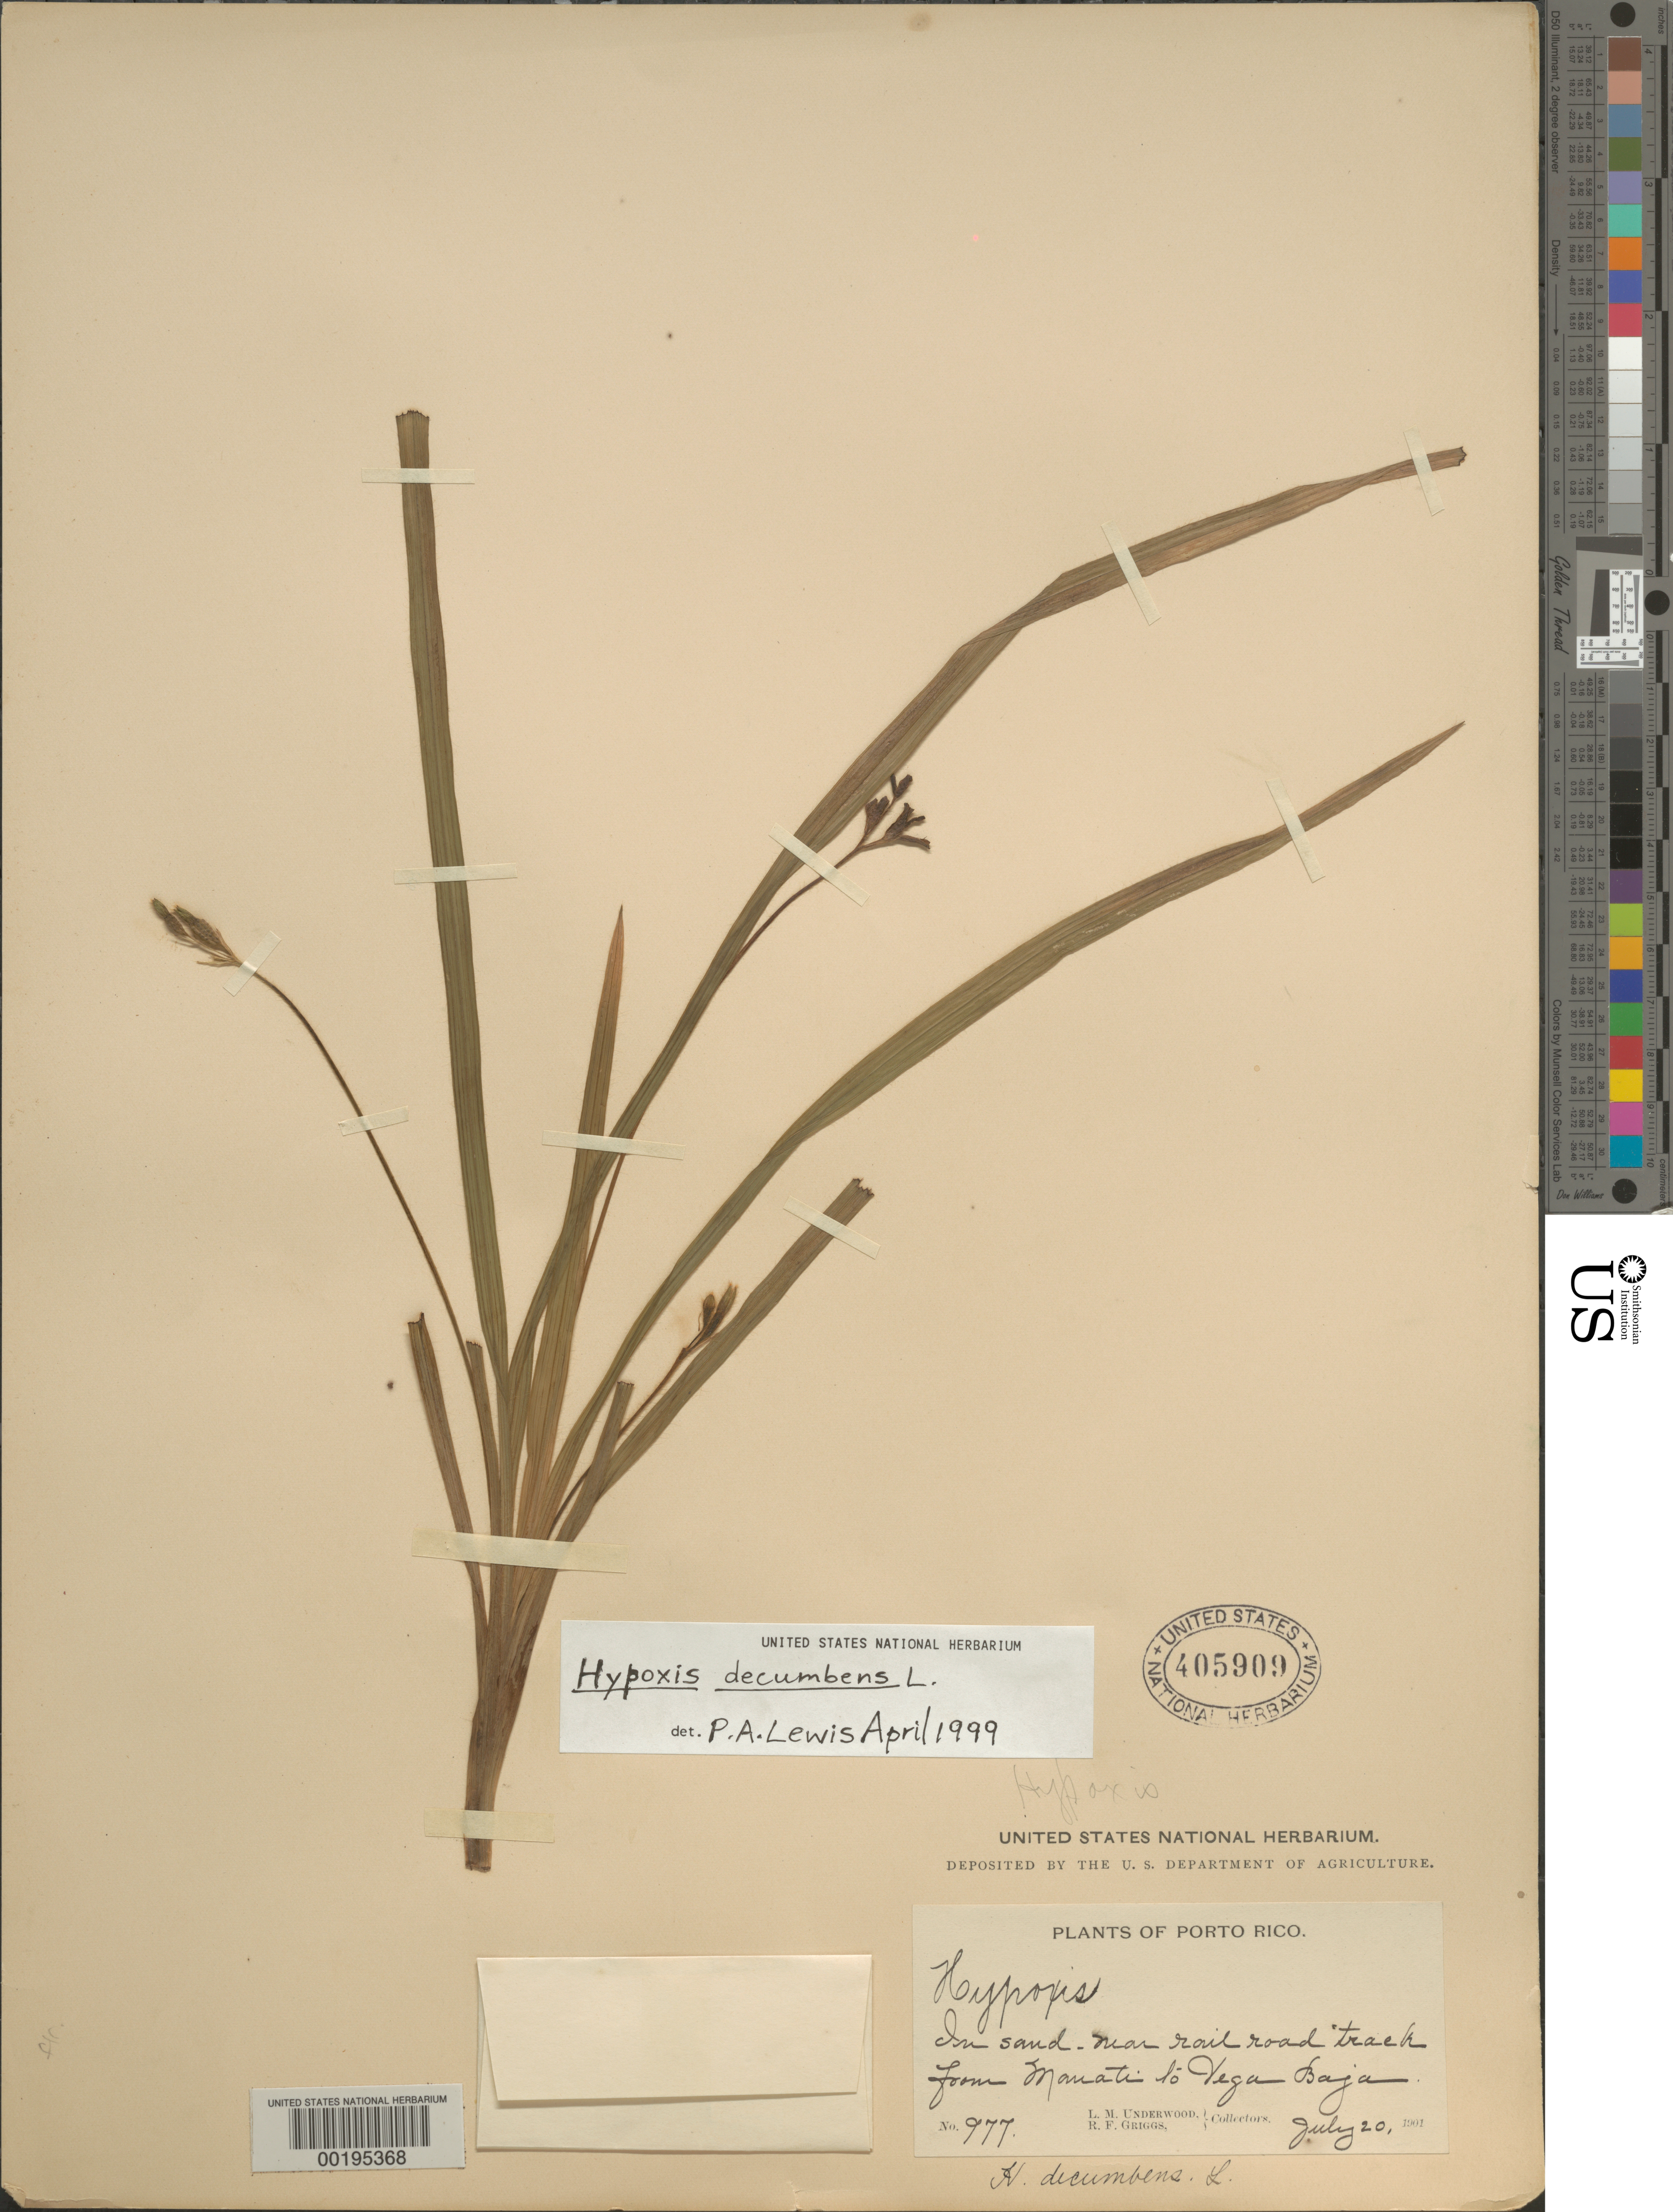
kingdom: Plantae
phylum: Tracheophyta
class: Liliopsida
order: Asparagales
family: Hypoxidaceae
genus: Hypoxis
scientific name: Hypoxis decumbens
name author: L.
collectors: R. F. Griggs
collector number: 977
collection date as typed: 20 Jul 1901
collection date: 1901-07-20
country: Puerto Rico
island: Greater Antilles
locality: Near railroad track from manati to vega baja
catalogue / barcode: US 405909